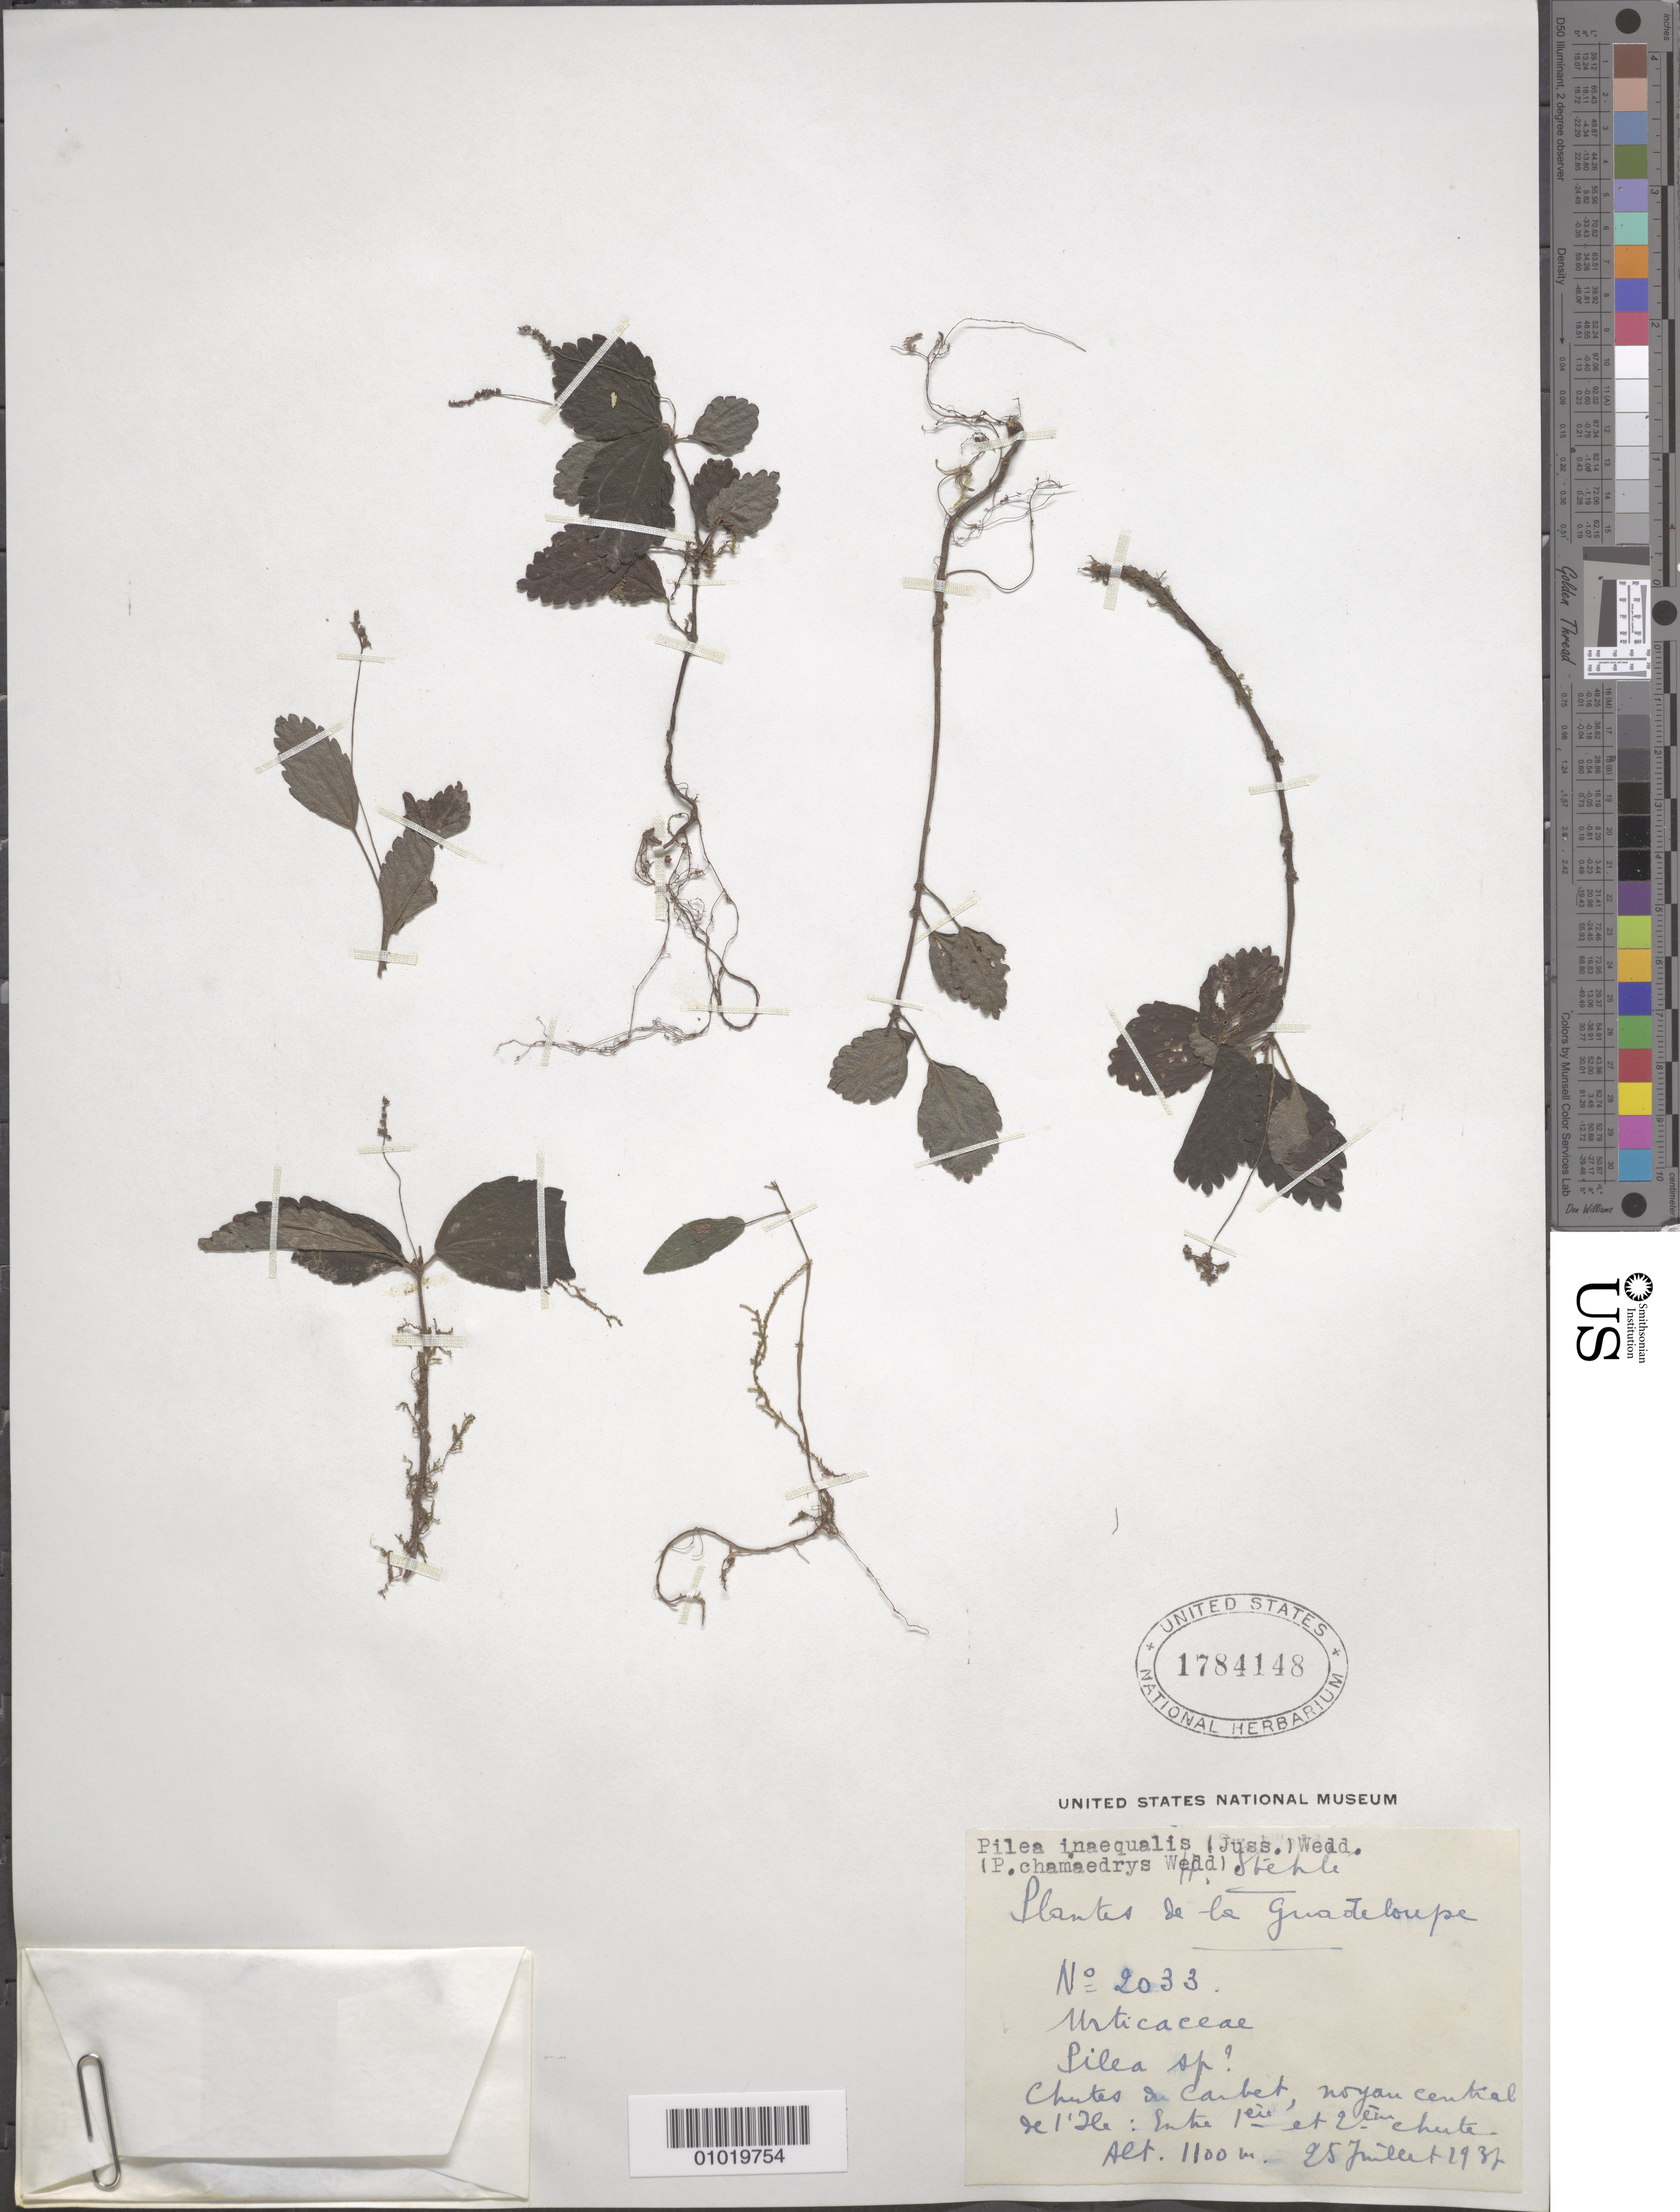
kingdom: Plantae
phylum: Tracheophyta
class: Magnoliopsida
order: Rosales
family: Urticaceae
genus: Pilea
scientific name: Pilea inaequalis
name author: (Juss. ex Poir.) Wedd.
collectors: H. Stehlé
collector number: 2033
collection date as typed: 25 Jul 1937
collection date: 1937-07-25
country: Guadeloupe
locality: Chutes du Carbet, Noyou central de l'Ile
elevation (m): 1100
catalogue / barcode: US 1784148